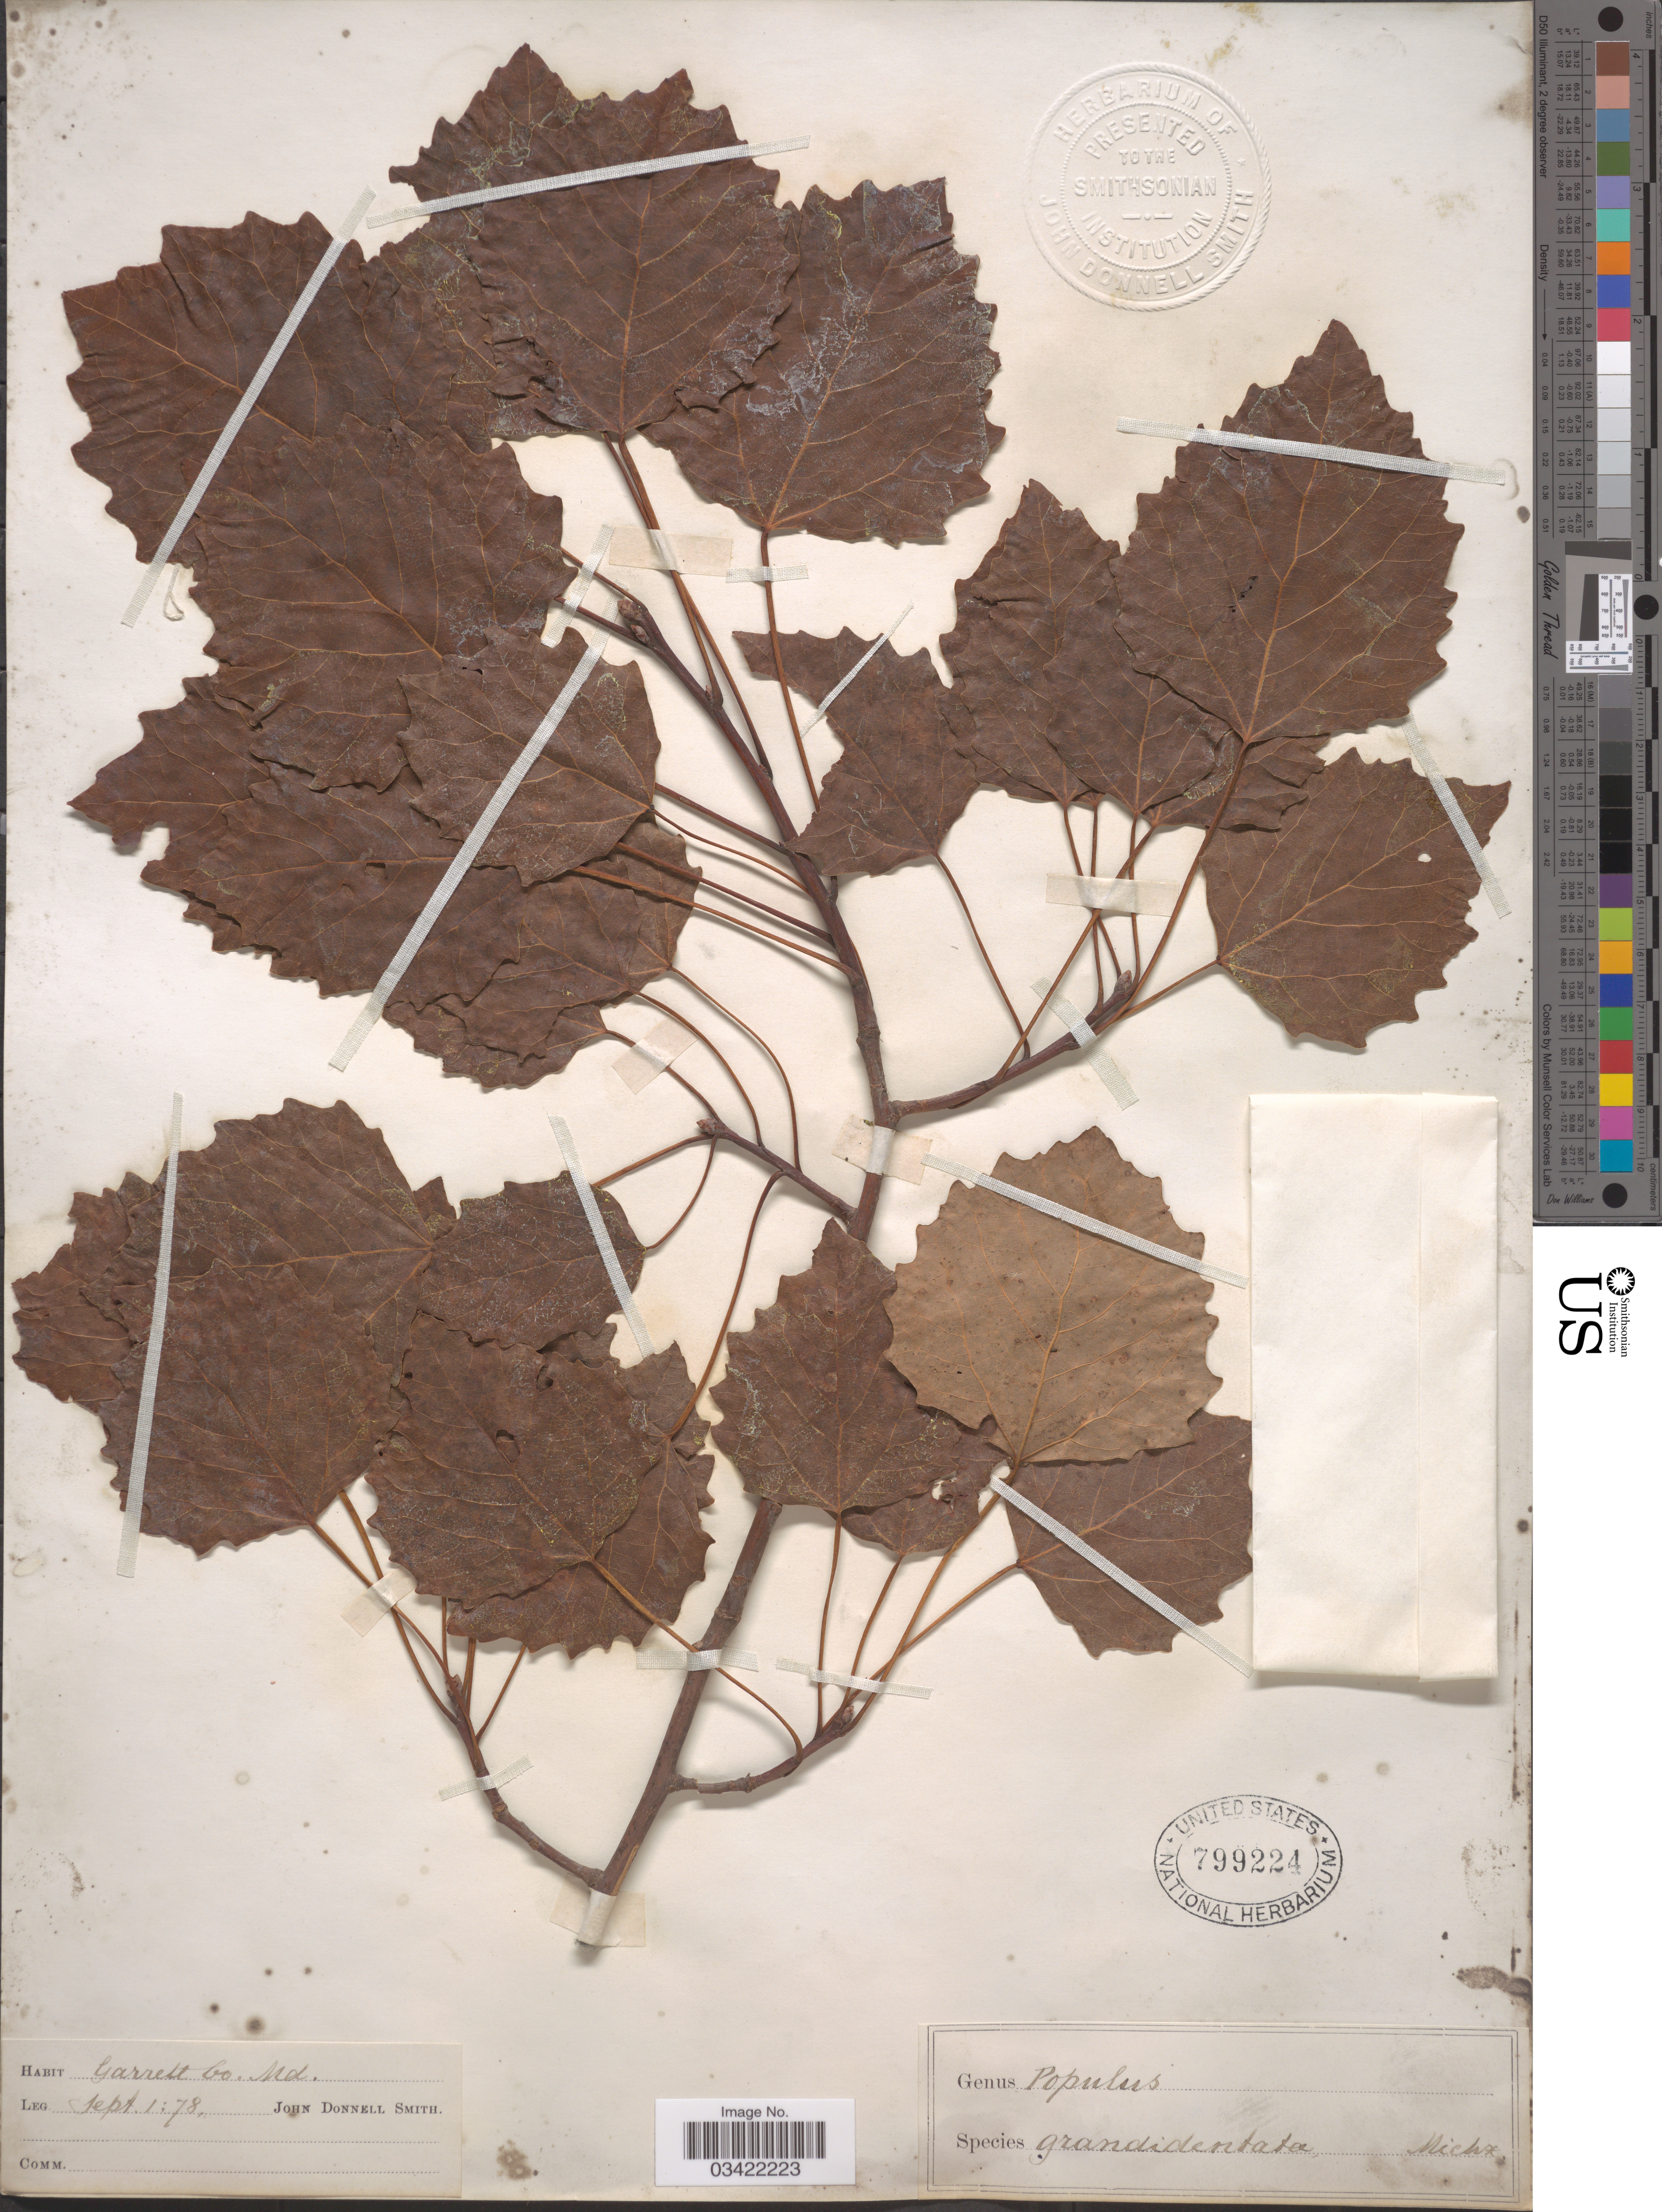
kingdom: Plantae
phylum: Tracheophyta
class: Magnoliopsida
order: Malpighiales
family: Salicaceae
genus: Populus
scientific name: Populus grandidentata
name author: Michx.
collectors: J. Donnell Smith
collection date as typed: Transcribed d/m/y: 1/9/78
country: United States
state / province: Maryland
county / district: Garrett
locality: Garrett Co.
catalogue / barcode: US 799224